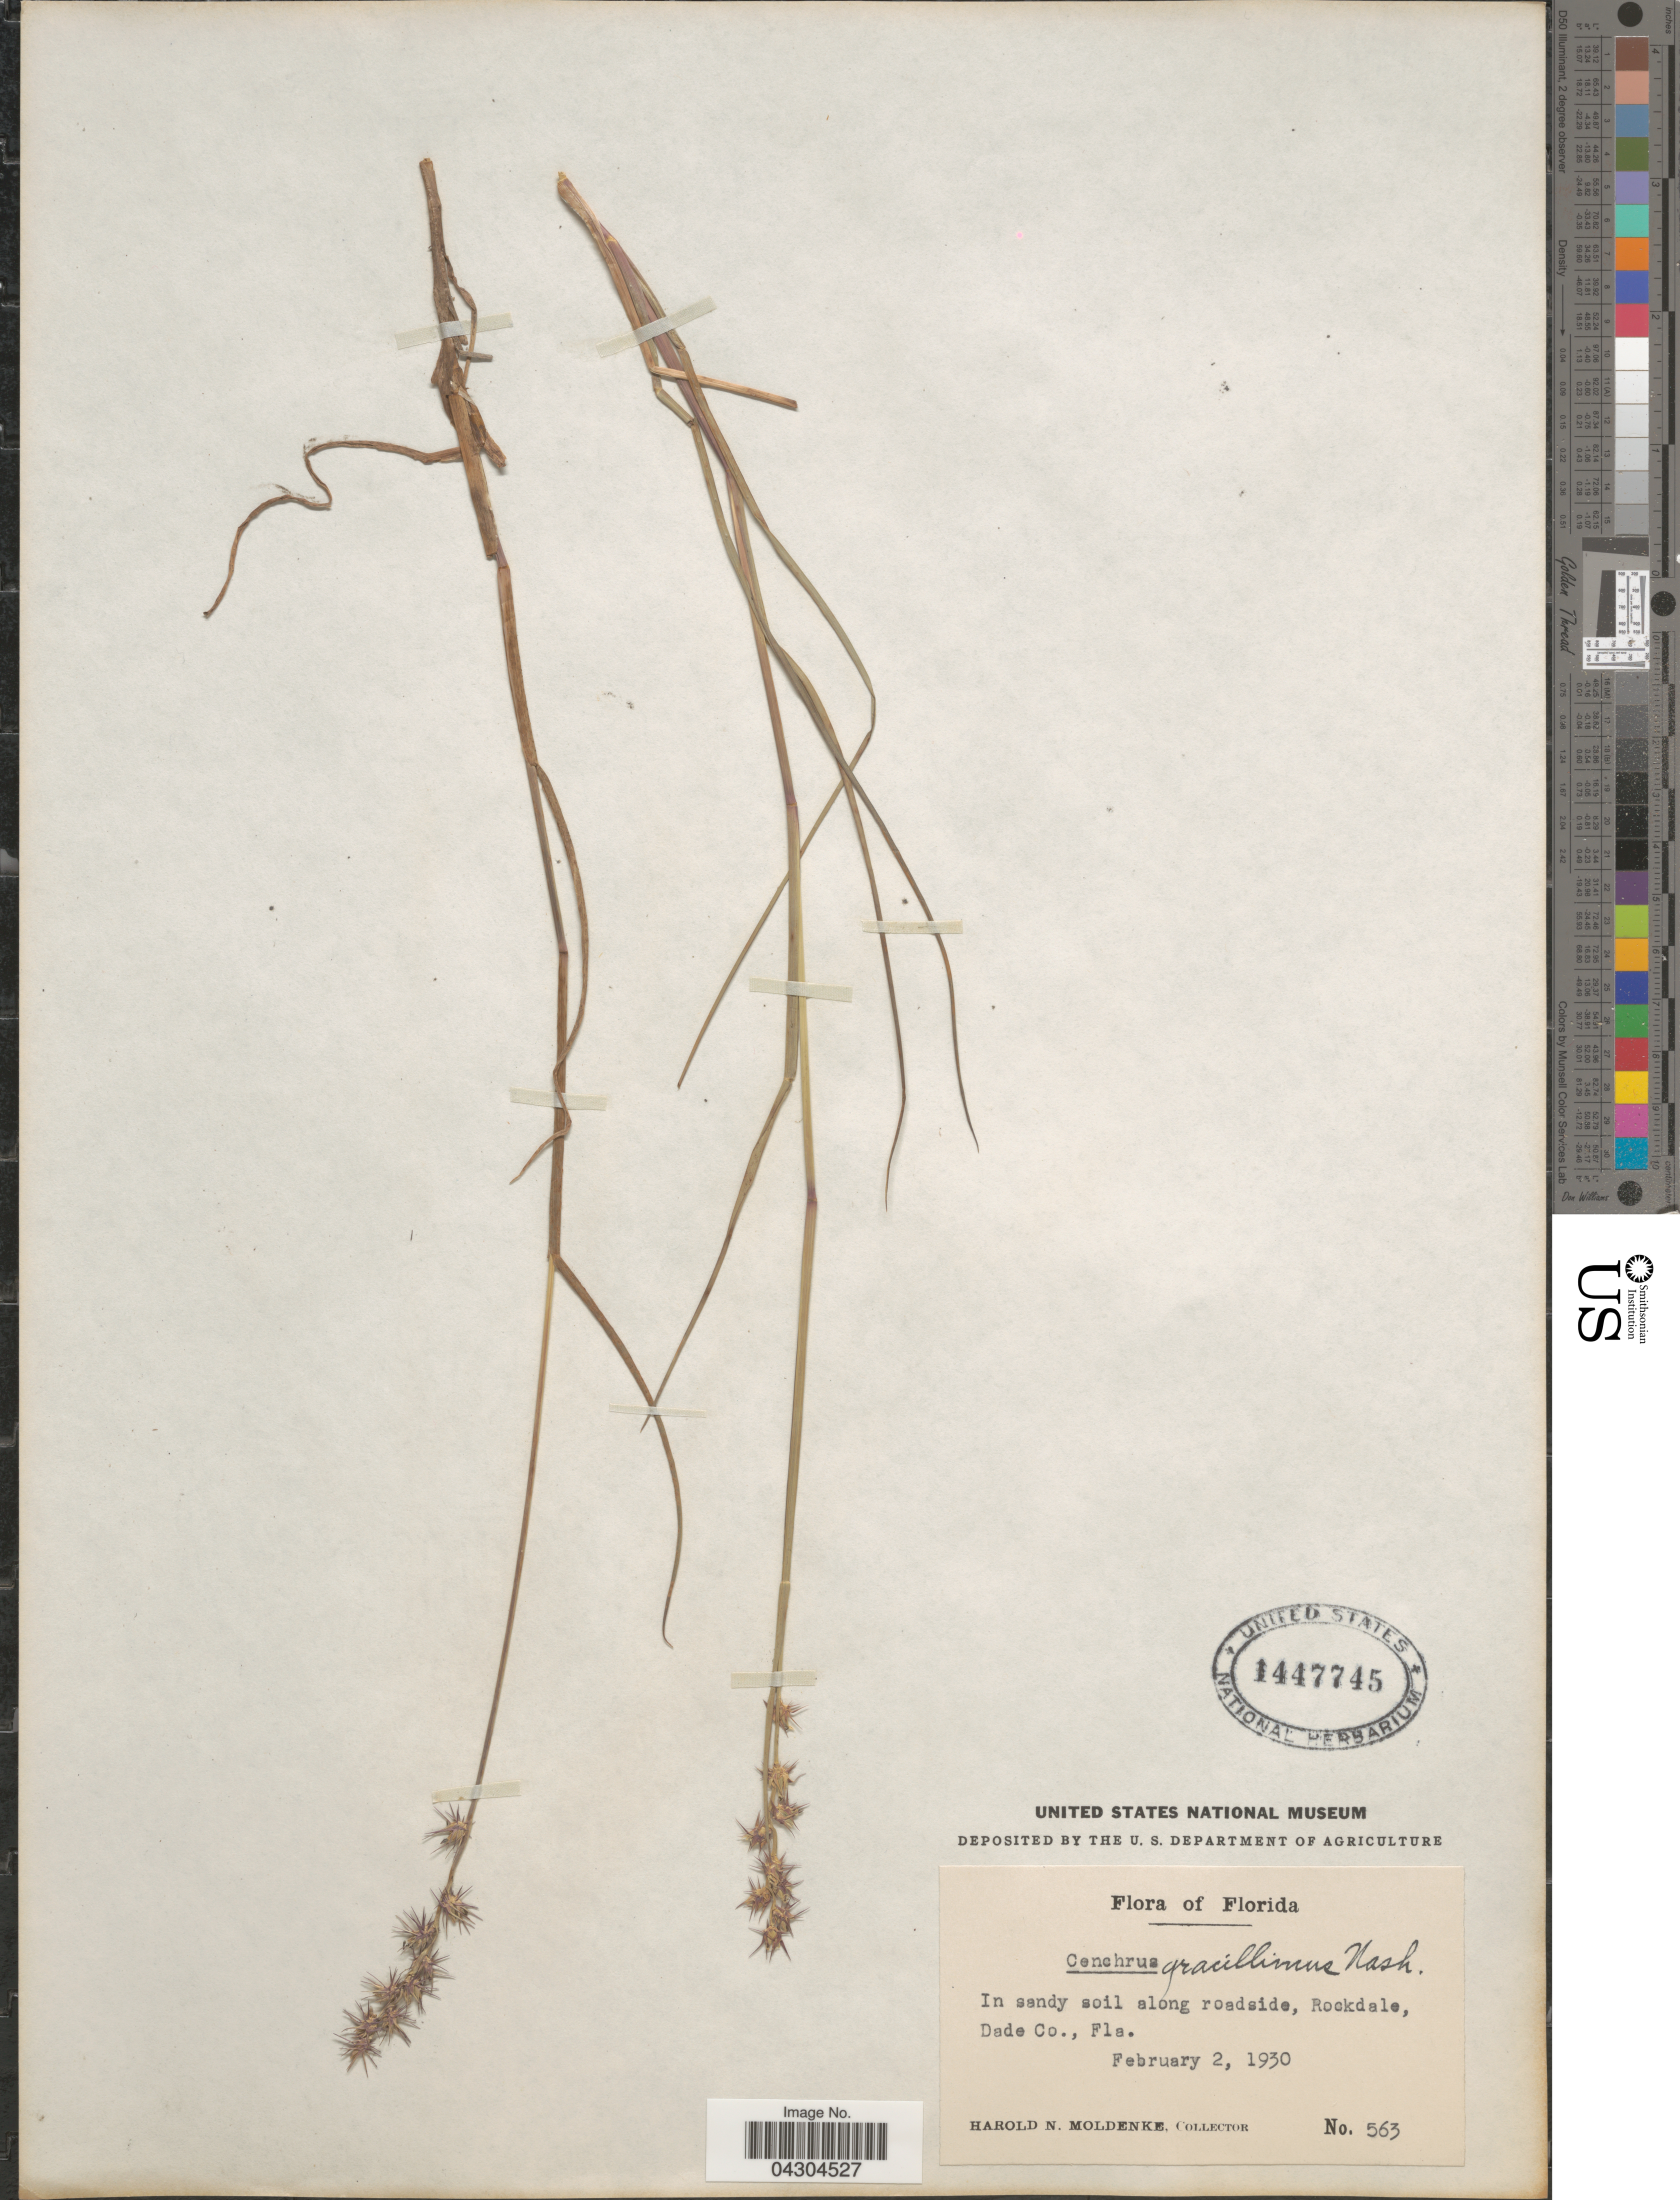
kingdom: Plantae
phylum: Tracheophyta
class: Liliopsida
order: Poales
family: Poaceae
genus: Cenchrus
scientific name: Cenchrus gracillimus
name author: Nash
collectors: H. N. Moldenke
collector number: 563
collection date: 1930-02-02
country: United States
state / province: Florida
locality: In sandy soil along roadside, Rockdale, Dade Co.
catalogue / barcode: US 1447745